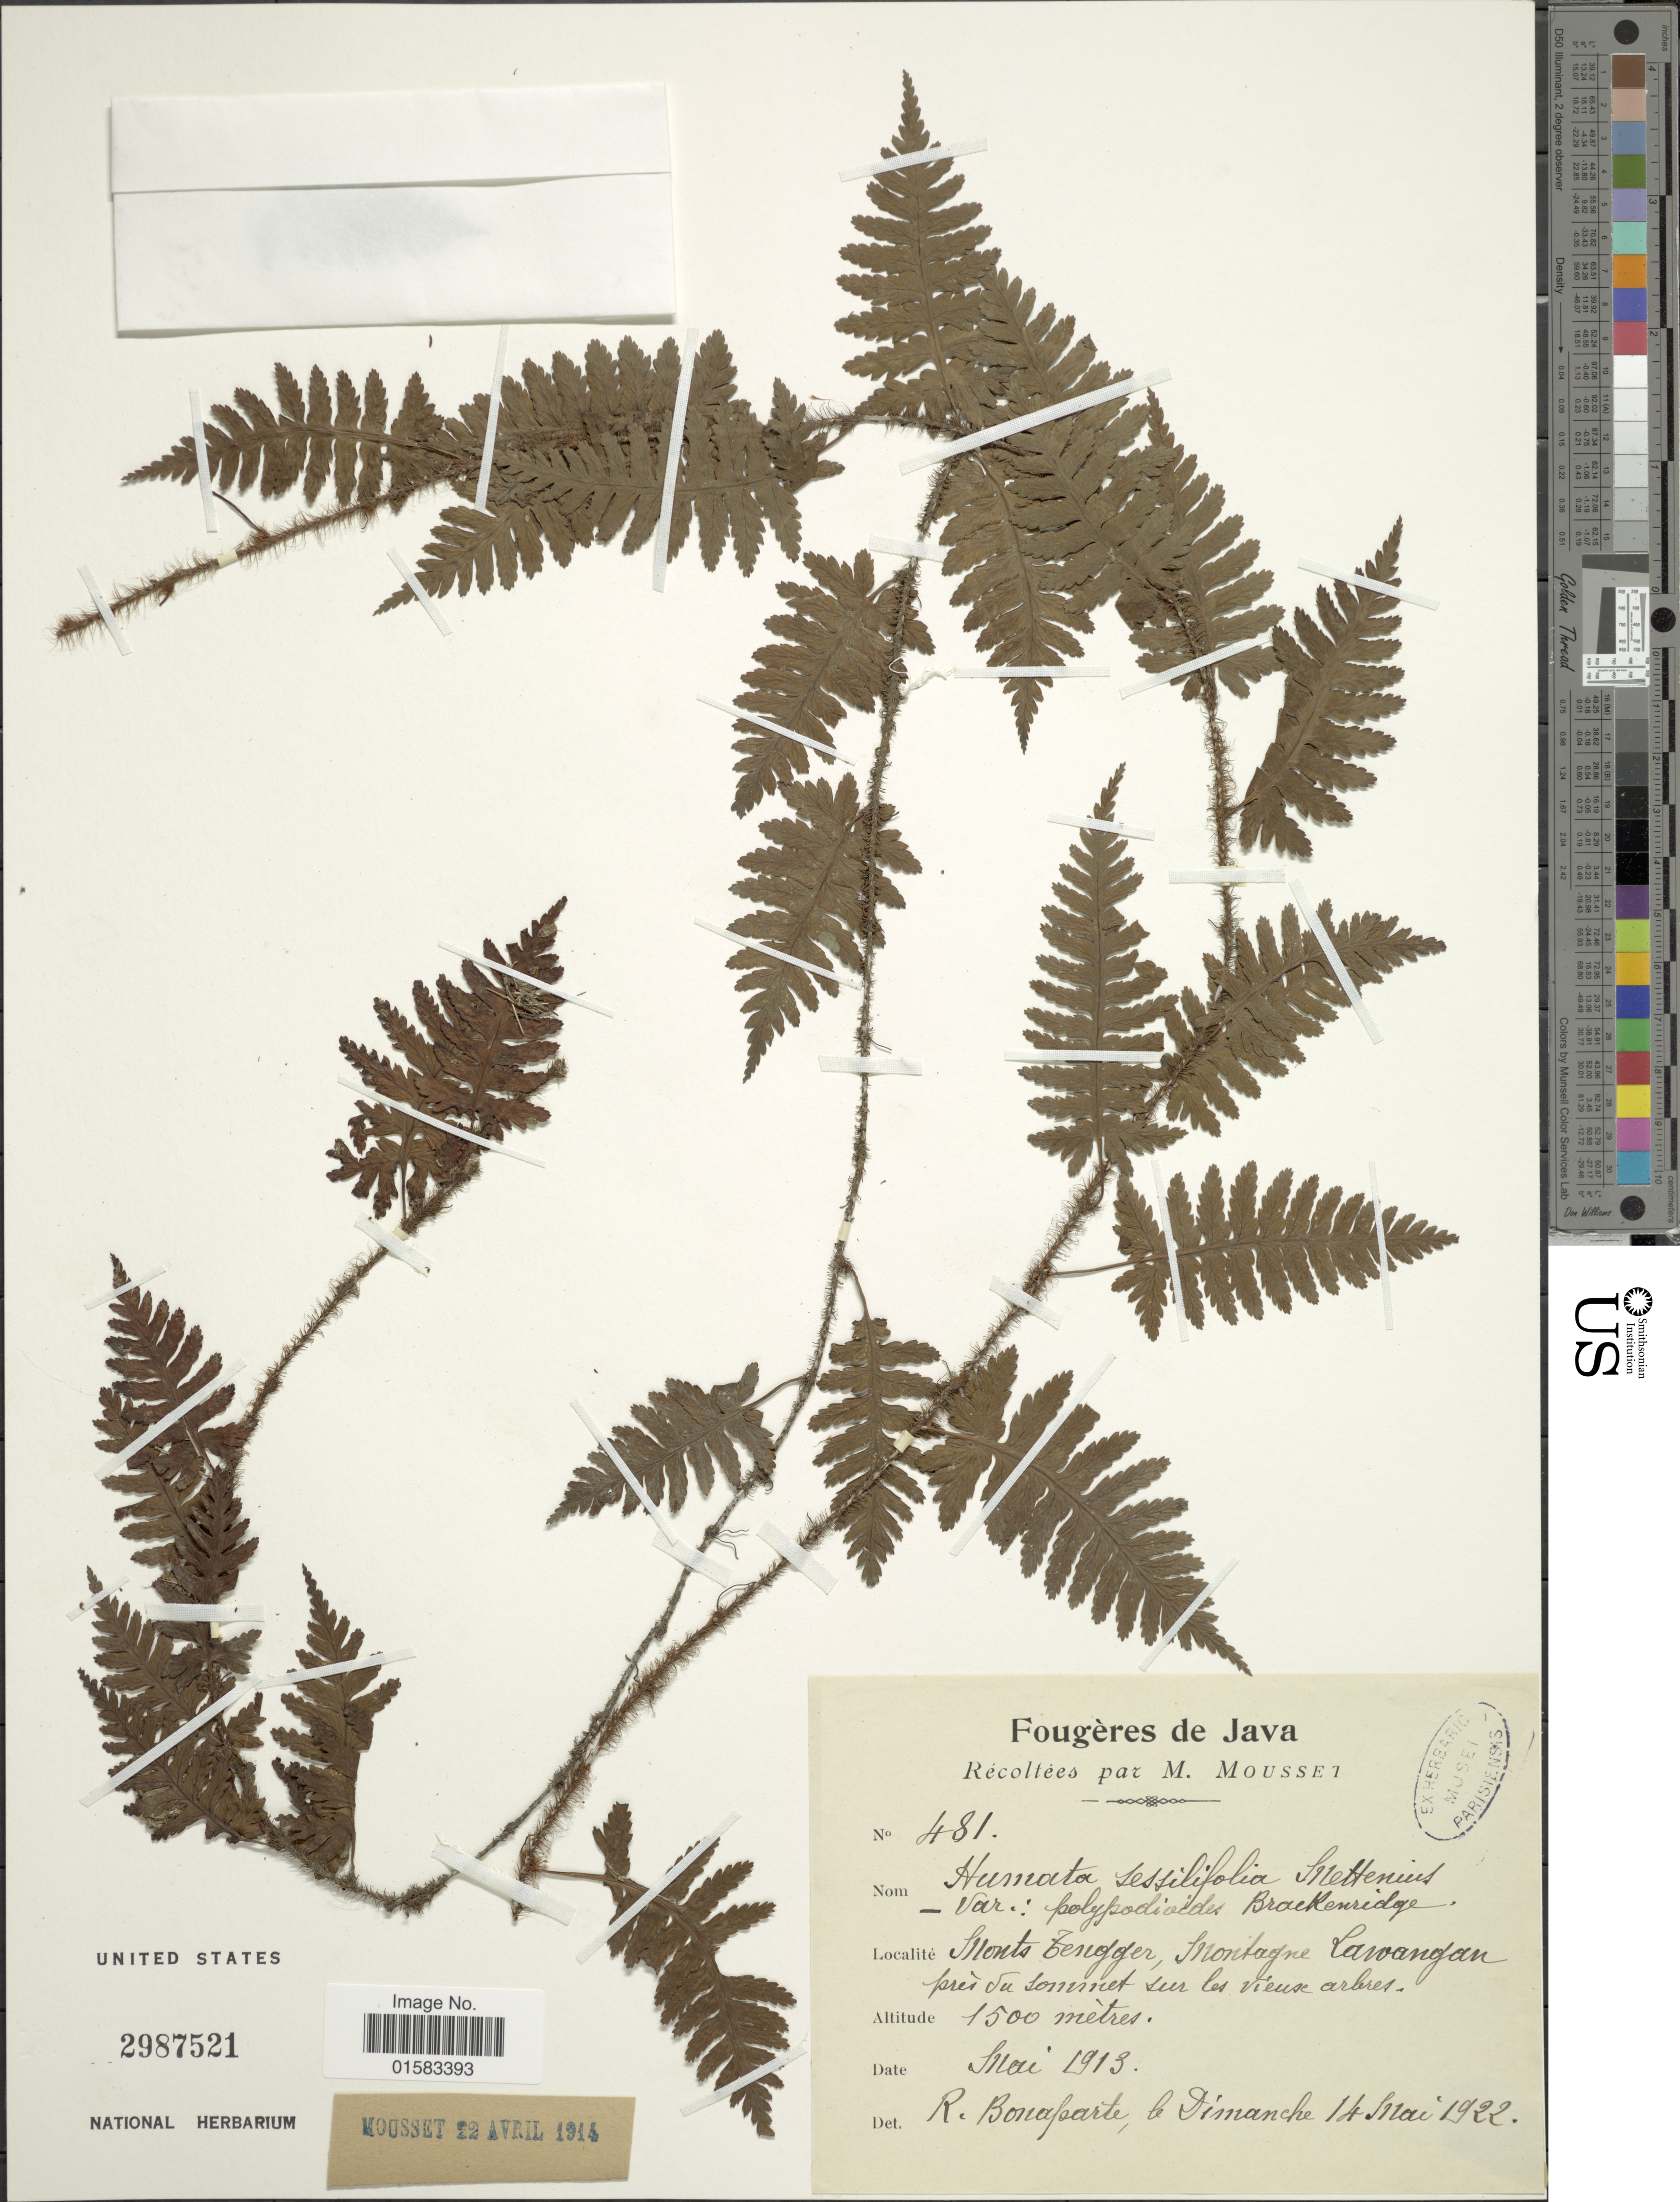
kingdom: Plantae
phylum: Tracheophyta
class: Polypodiopsida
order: Polypodiales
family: Davalliaceae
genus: Davallia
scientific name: Davallia sessilifolia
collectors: M. Mousset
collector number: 481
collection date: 1913-05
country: Indonesia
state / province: Java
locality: Mont Tengger, Montagne Lawangdan, pres du sommet sur les vieuse arbres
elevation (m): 1500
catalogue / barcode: US 2987521